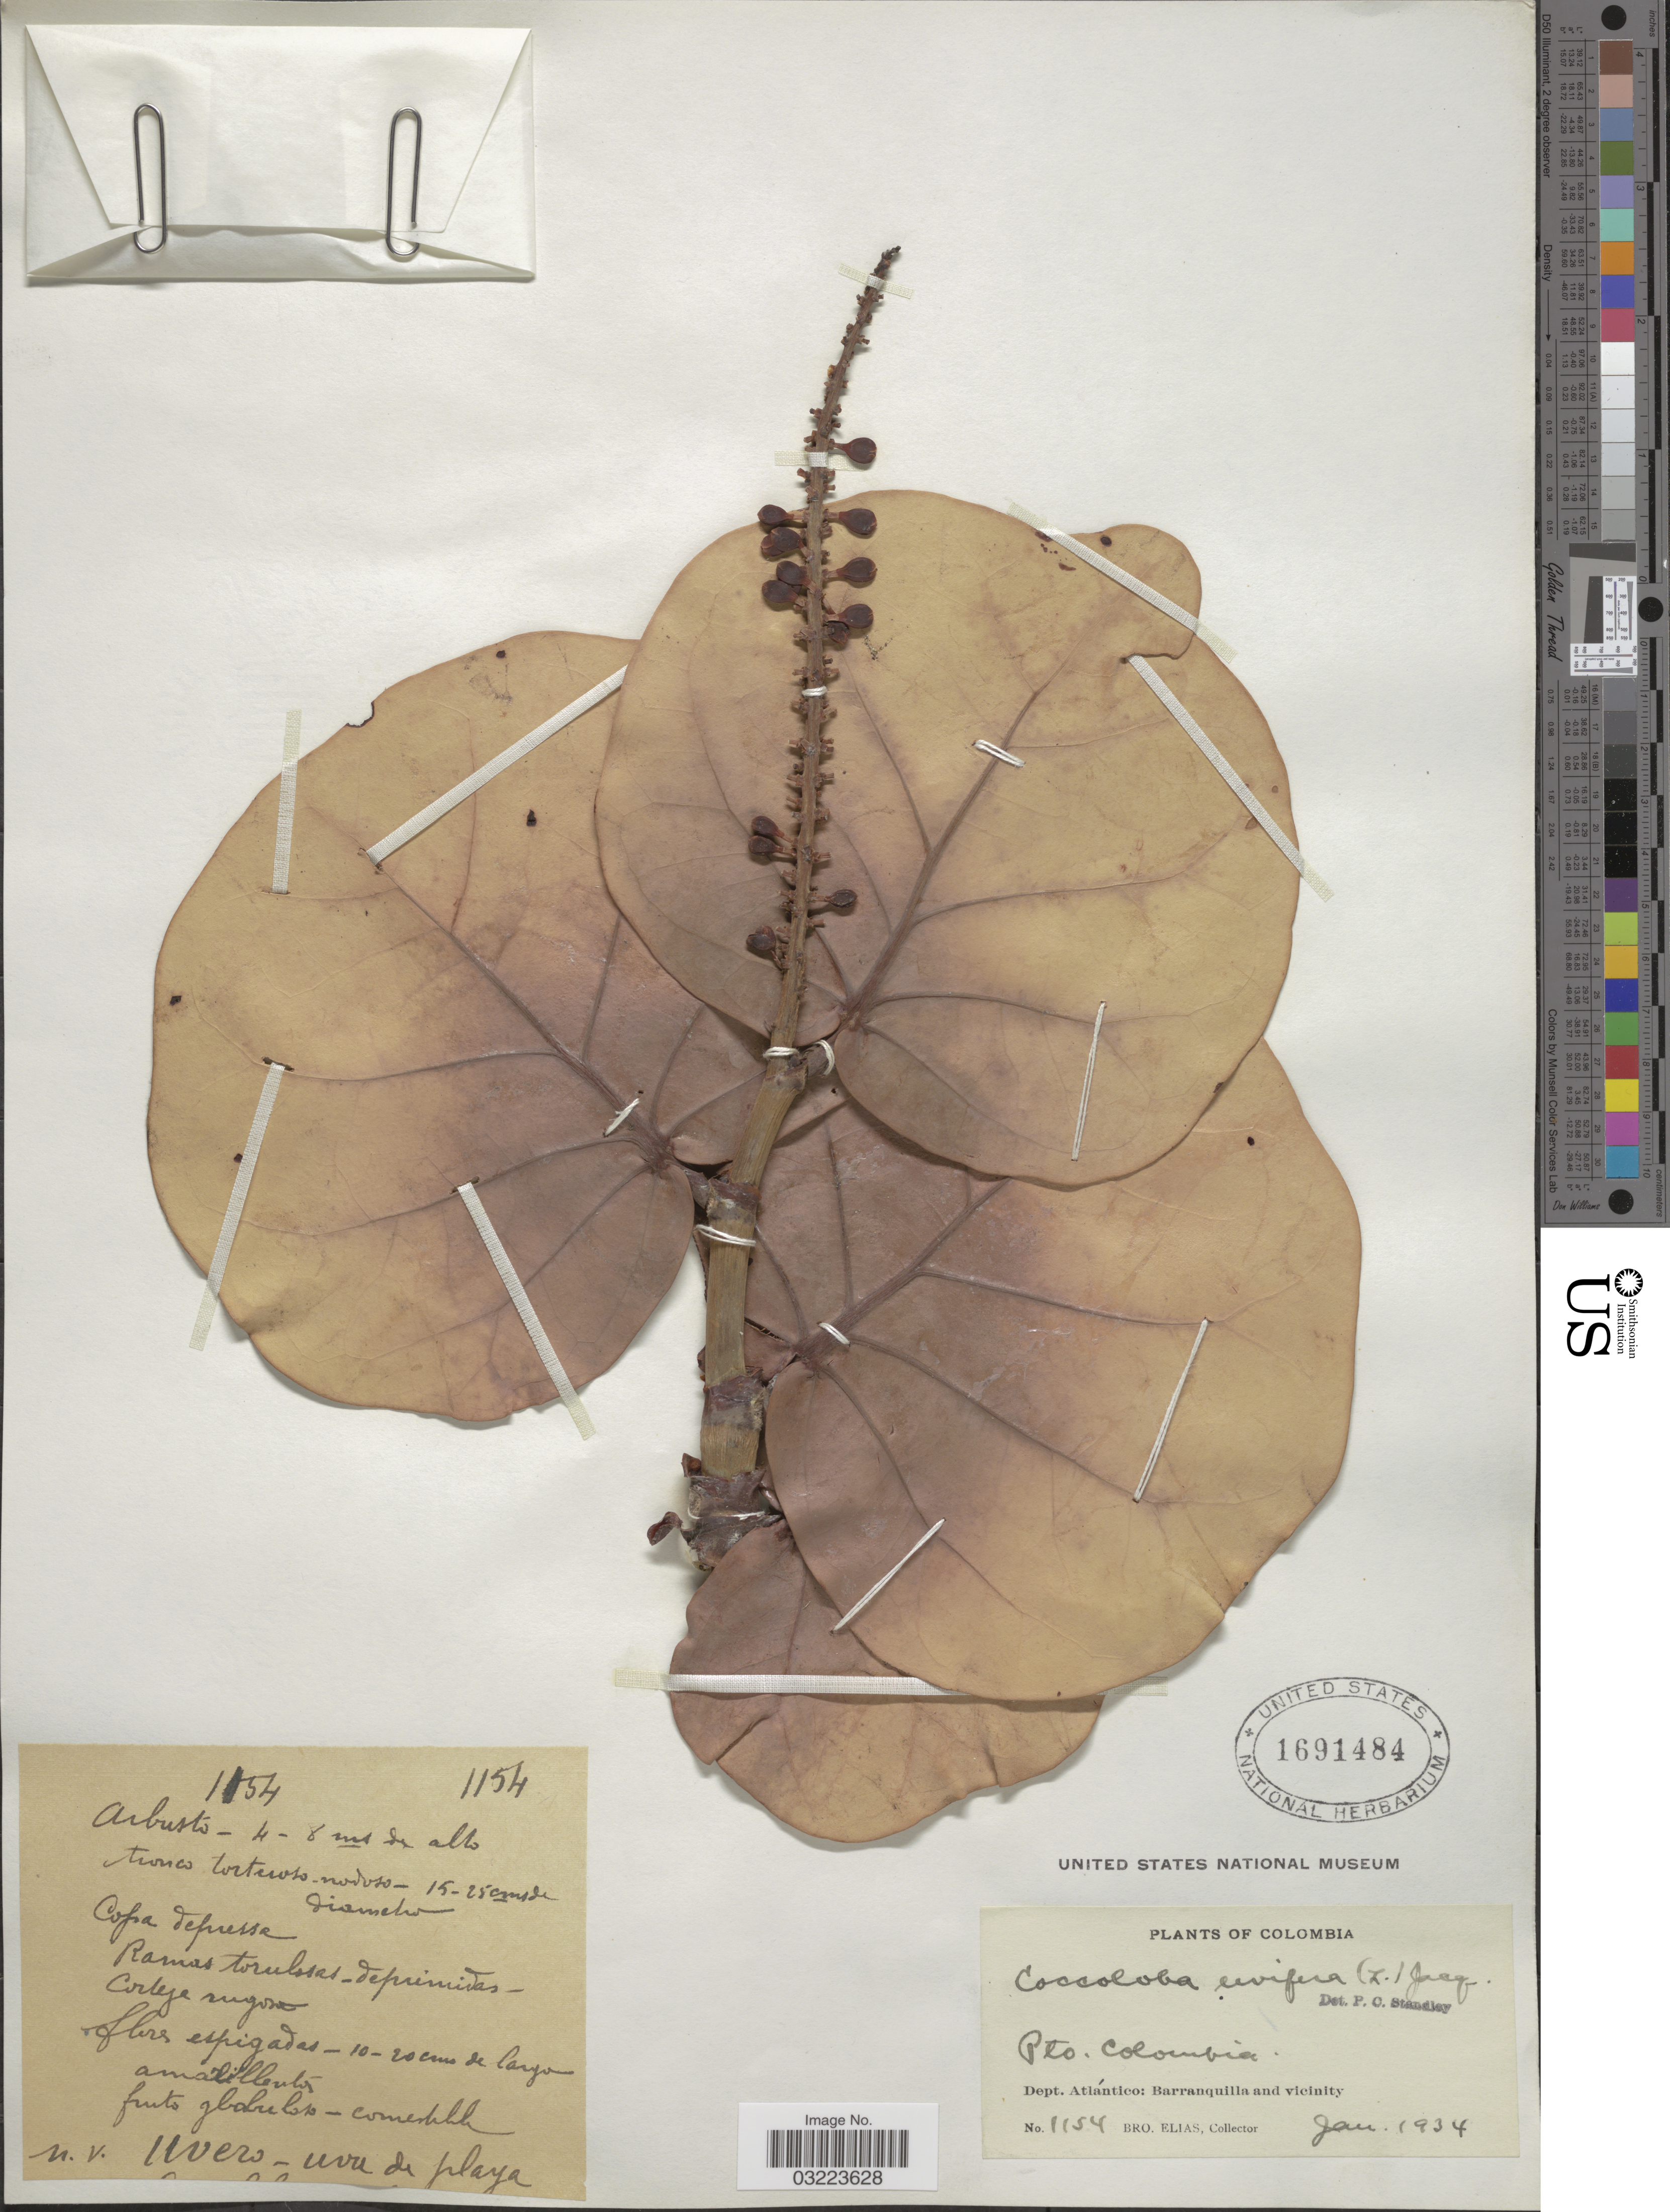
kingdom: Plantae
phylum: Tracheophyta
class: Magnoliopsida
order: Caryophyllales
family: Polygonaceae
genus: Coccoloba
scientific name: Coccoloba uvifera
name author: L.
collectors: Bro. Elias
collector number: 1154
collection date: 1934-01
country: Colombia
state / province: Atlántico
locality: Pto. Colombia, Dept. Atlántico: Barranquilla and vicinity.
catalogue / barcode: US 1691484